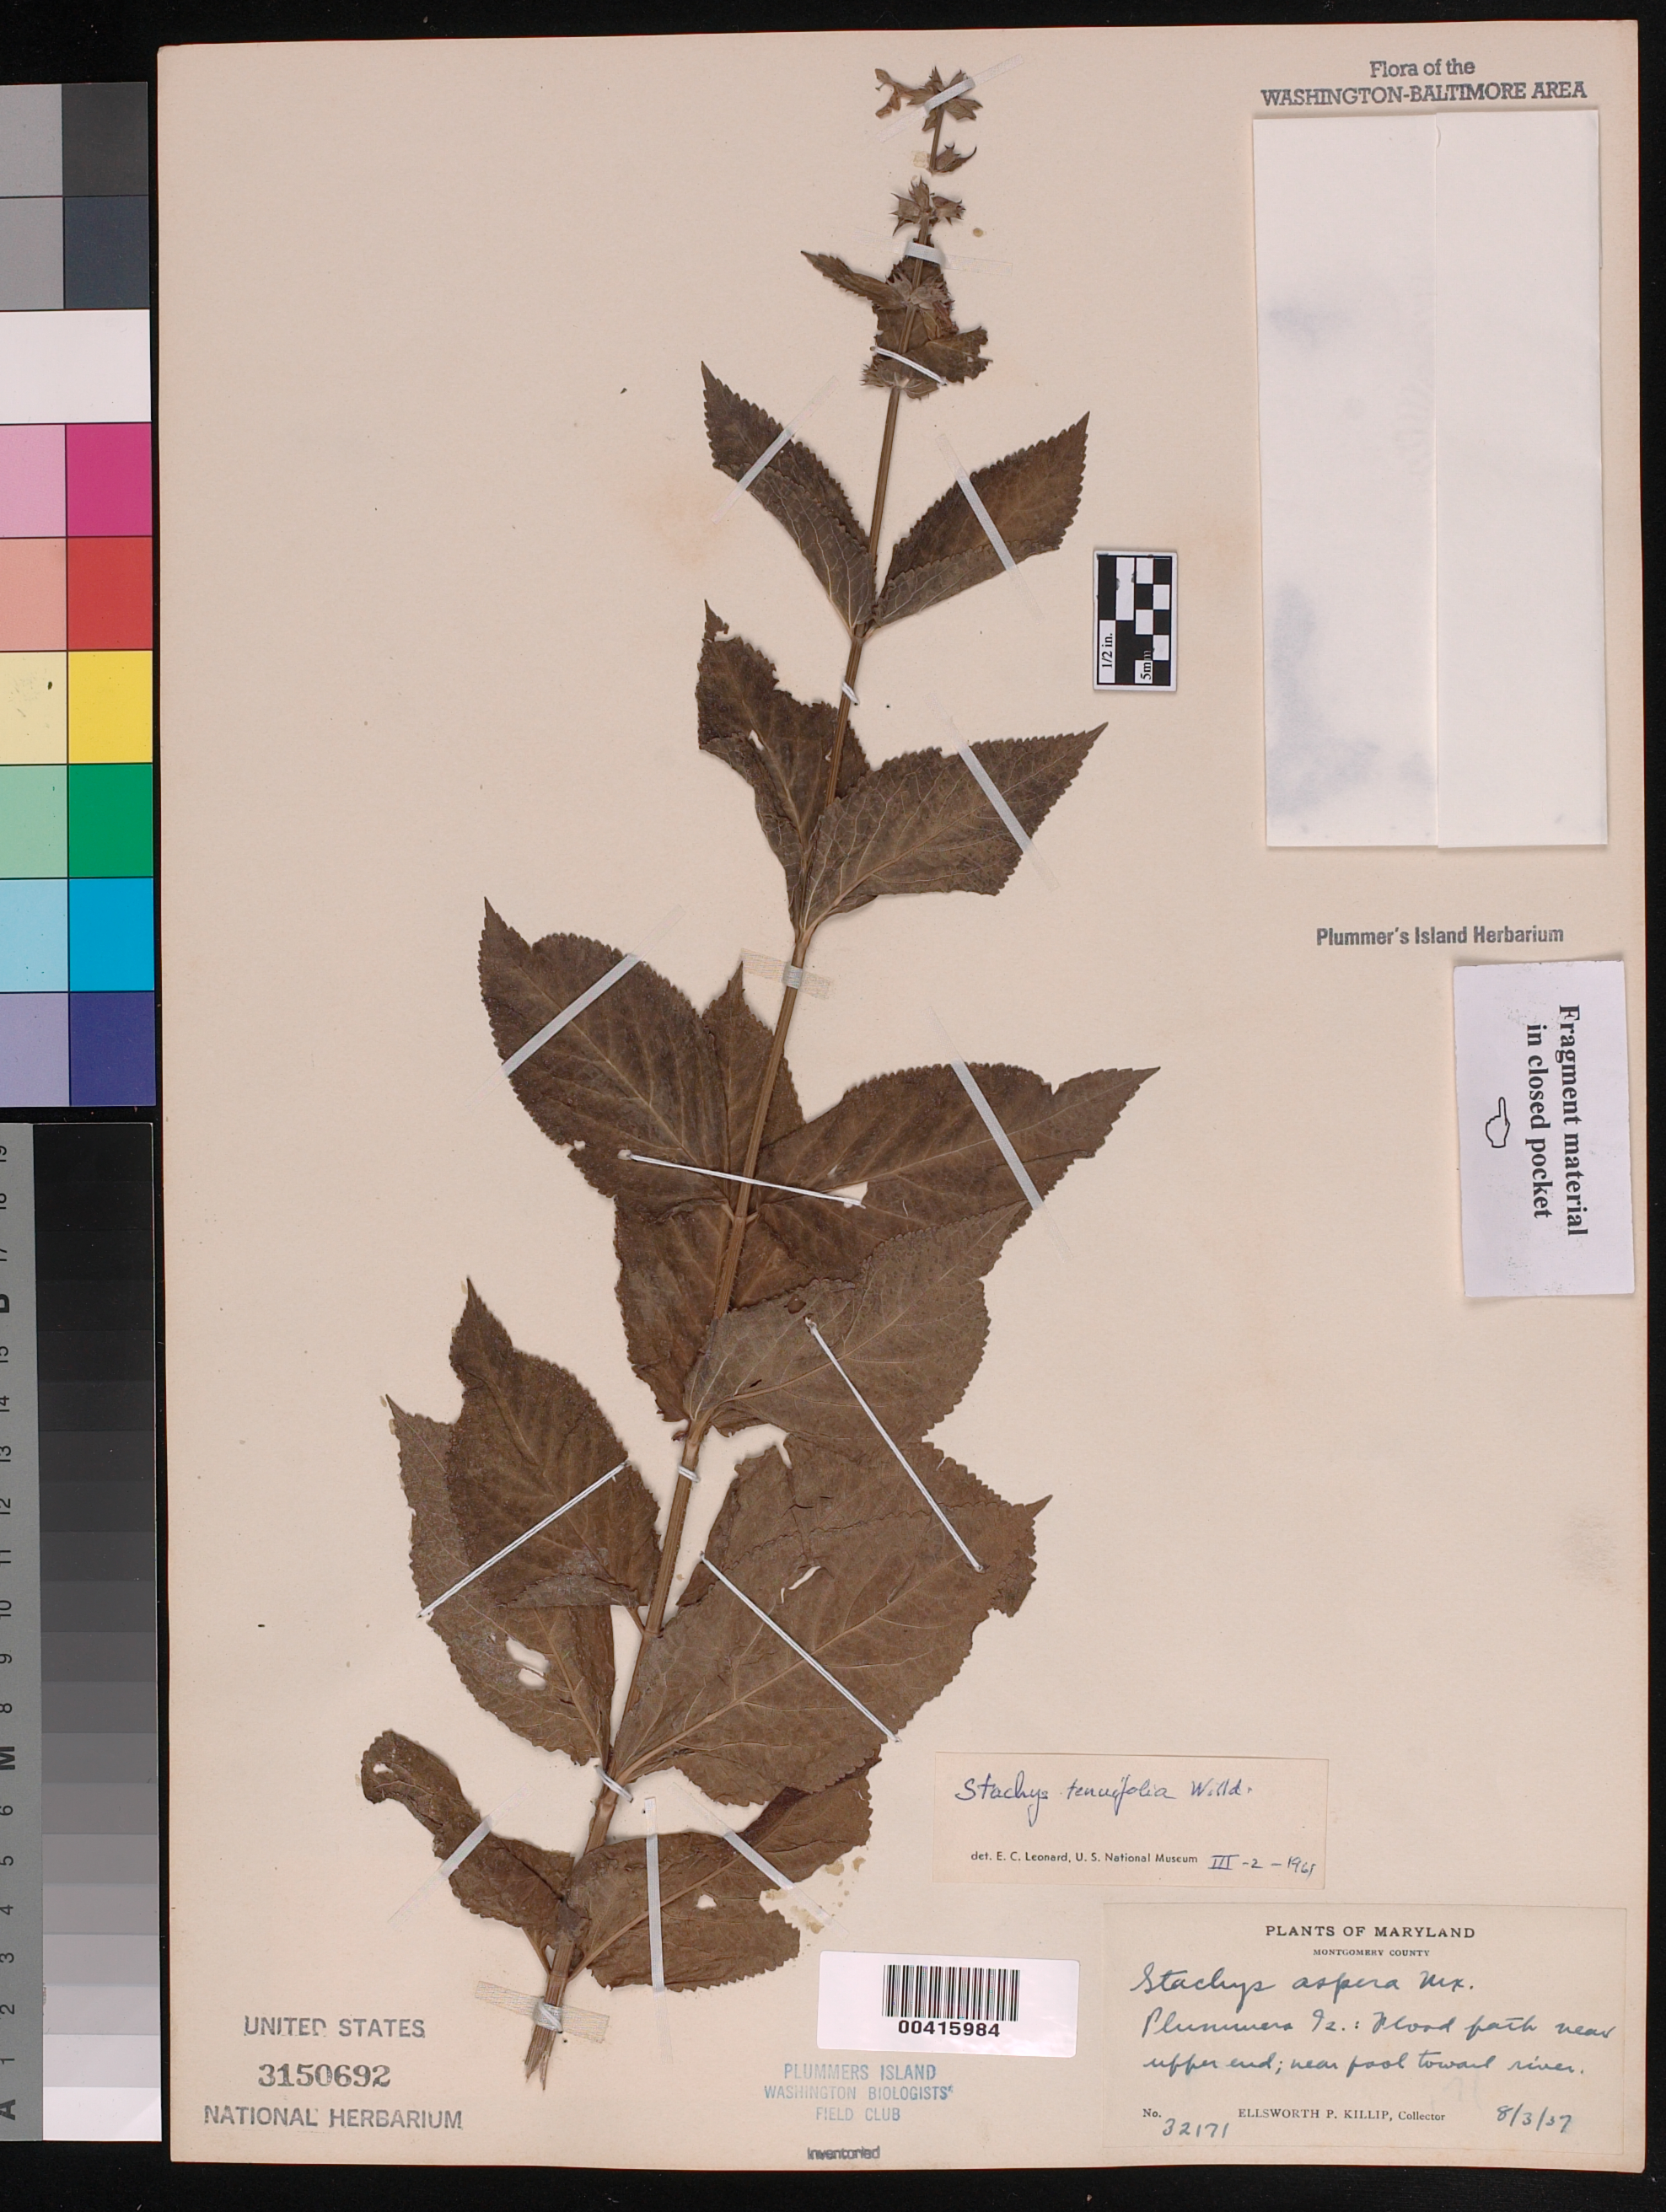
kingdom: Plantae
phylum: Tracheophyta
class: Magnoliopsida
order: Lamiales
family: Lamiaceae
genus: Stachys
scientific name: Stachys tenuifolia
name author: Willd.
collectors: E. P. Killip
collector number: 32171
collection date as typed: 03 Aug 1937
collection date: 1937-08-03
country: United States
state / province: Maryland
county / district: Montgomery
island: Plummers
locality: Plummer's Island; flood path near upper end near pool toward river C. & O. Canal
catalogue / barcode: US 3150692